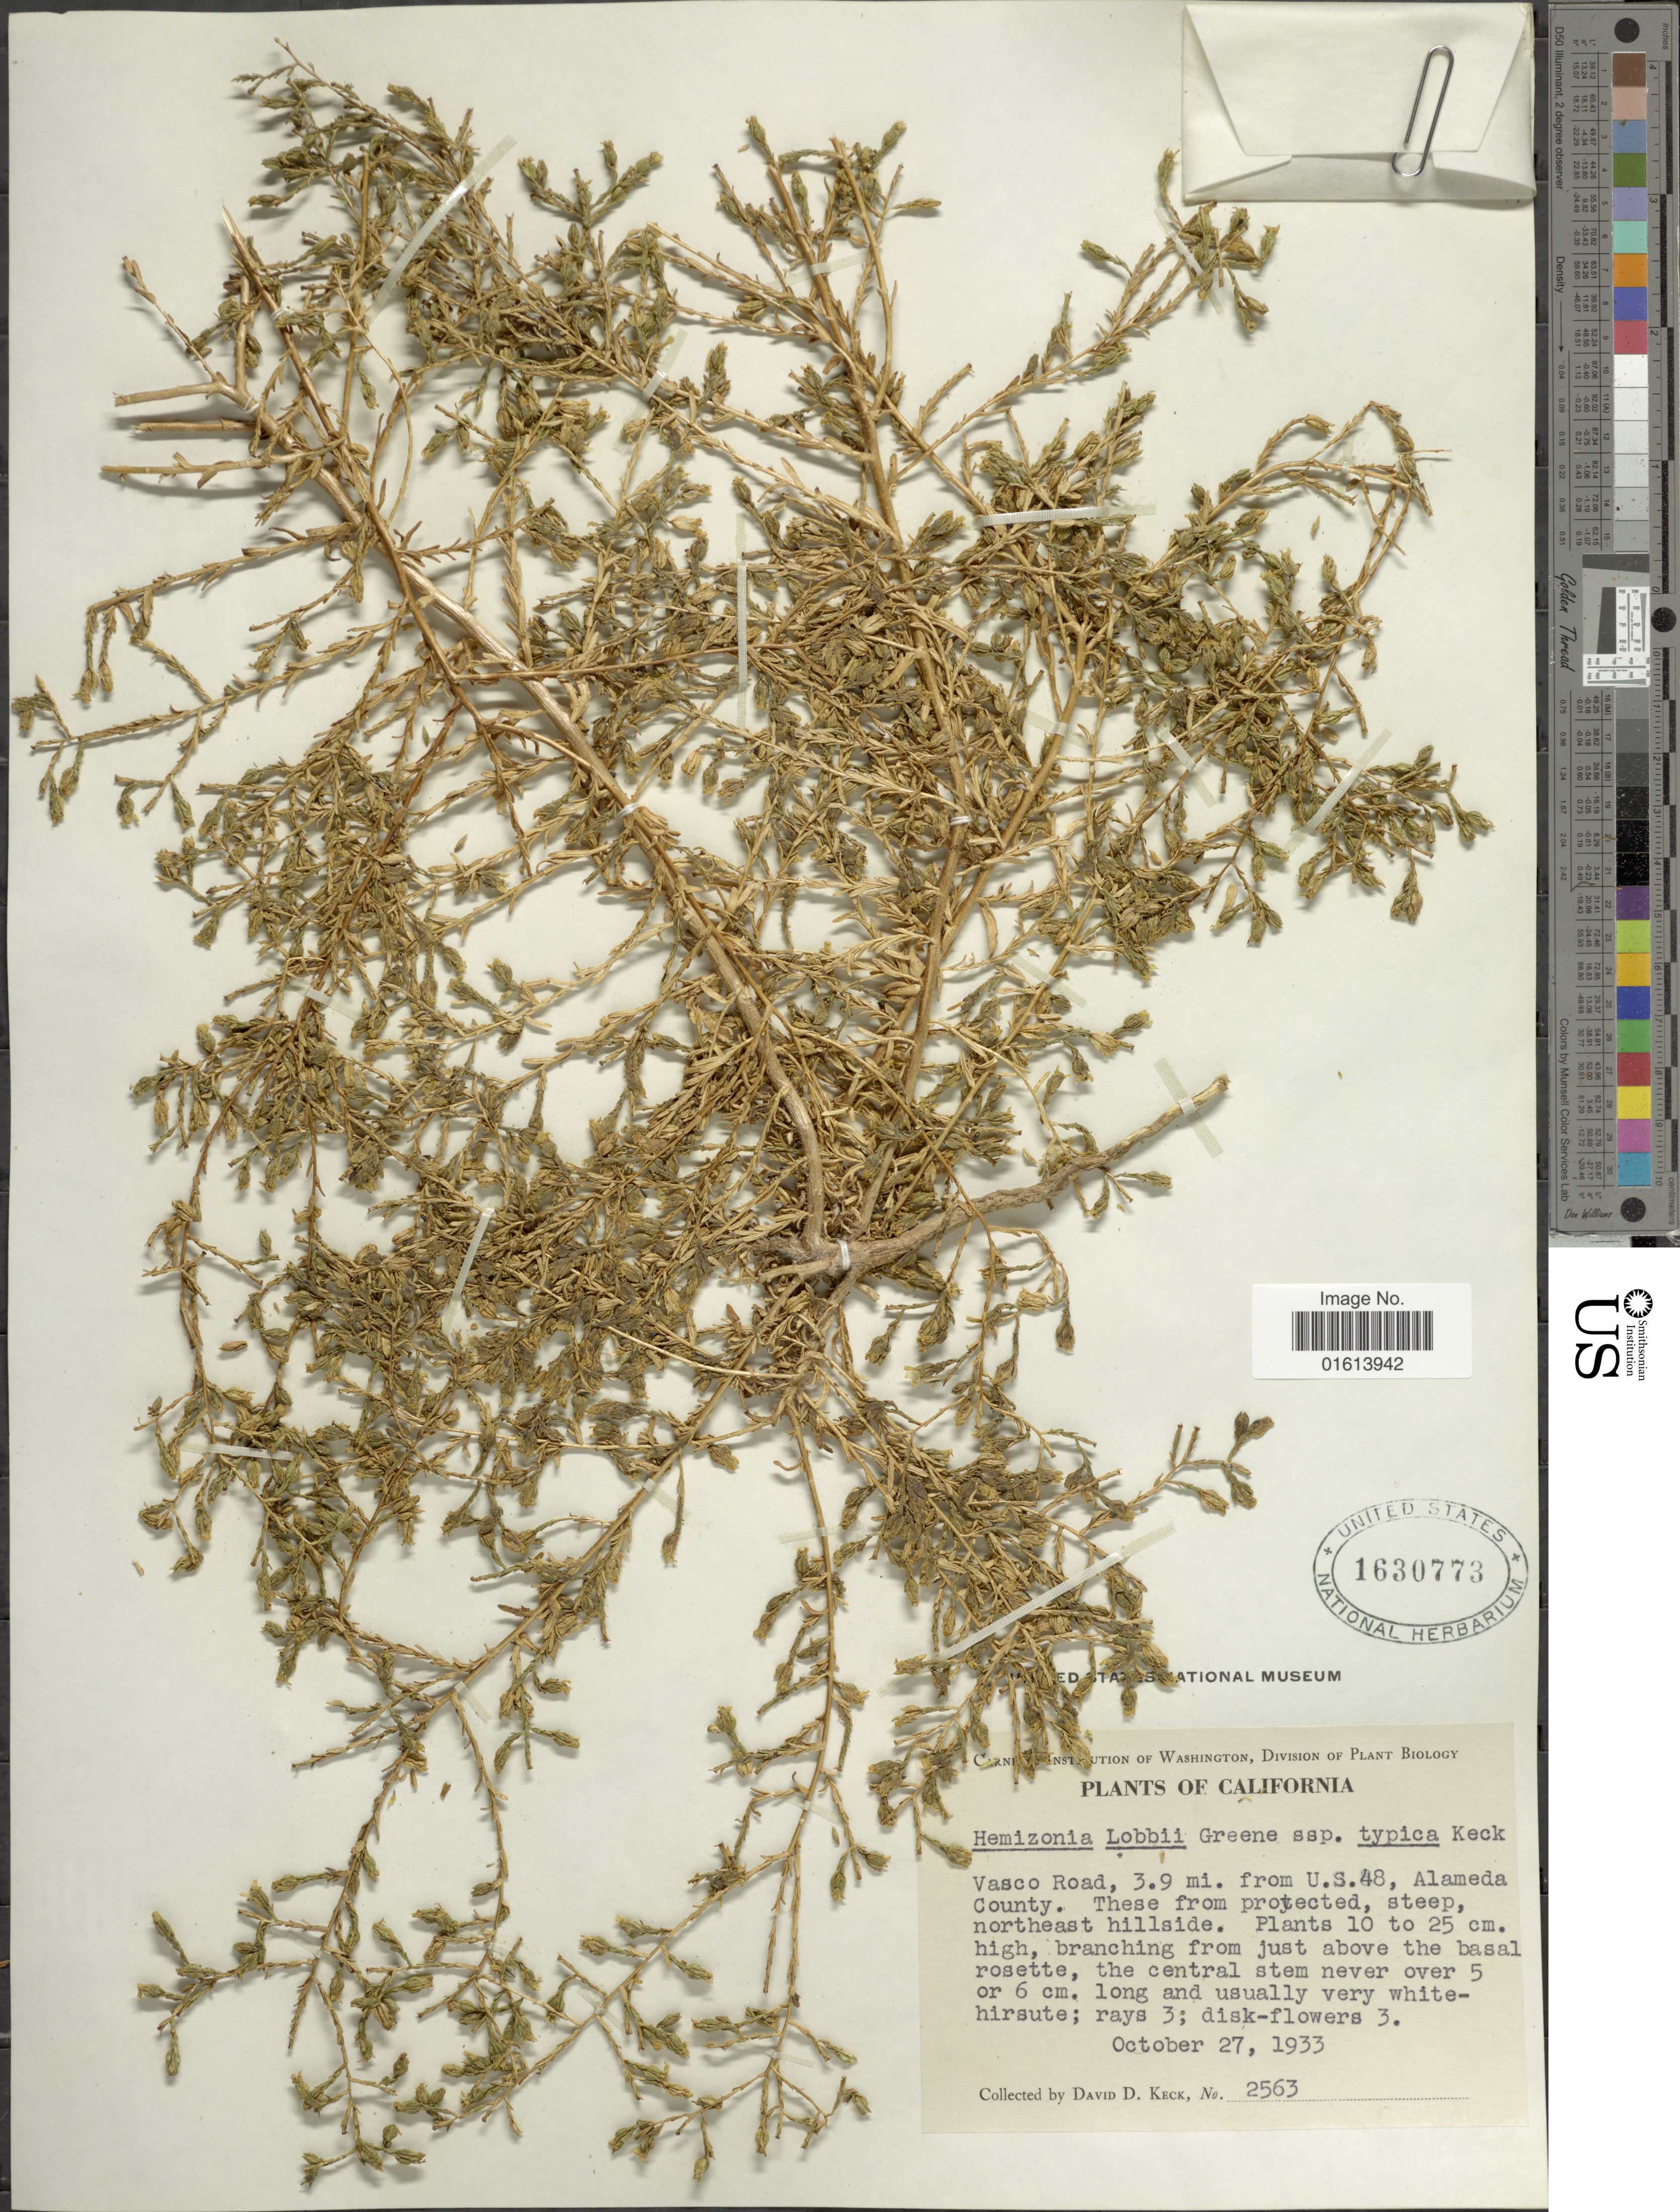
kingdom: Plantae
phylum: Tracheophyta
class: Magnoliopsida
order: Asterales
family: Asteraceae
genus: Deinandra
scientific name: Deinandra lobbii subsp. lobbii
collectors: D. D. Keck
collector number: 2563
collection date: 1933-10-27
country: United States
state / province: California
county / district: Alameda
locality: California. Vasco Road, 3.9 mi. from U. S. 48, Alameda County. These from protected, steep, northeast hillside.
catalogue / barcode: US 1630773